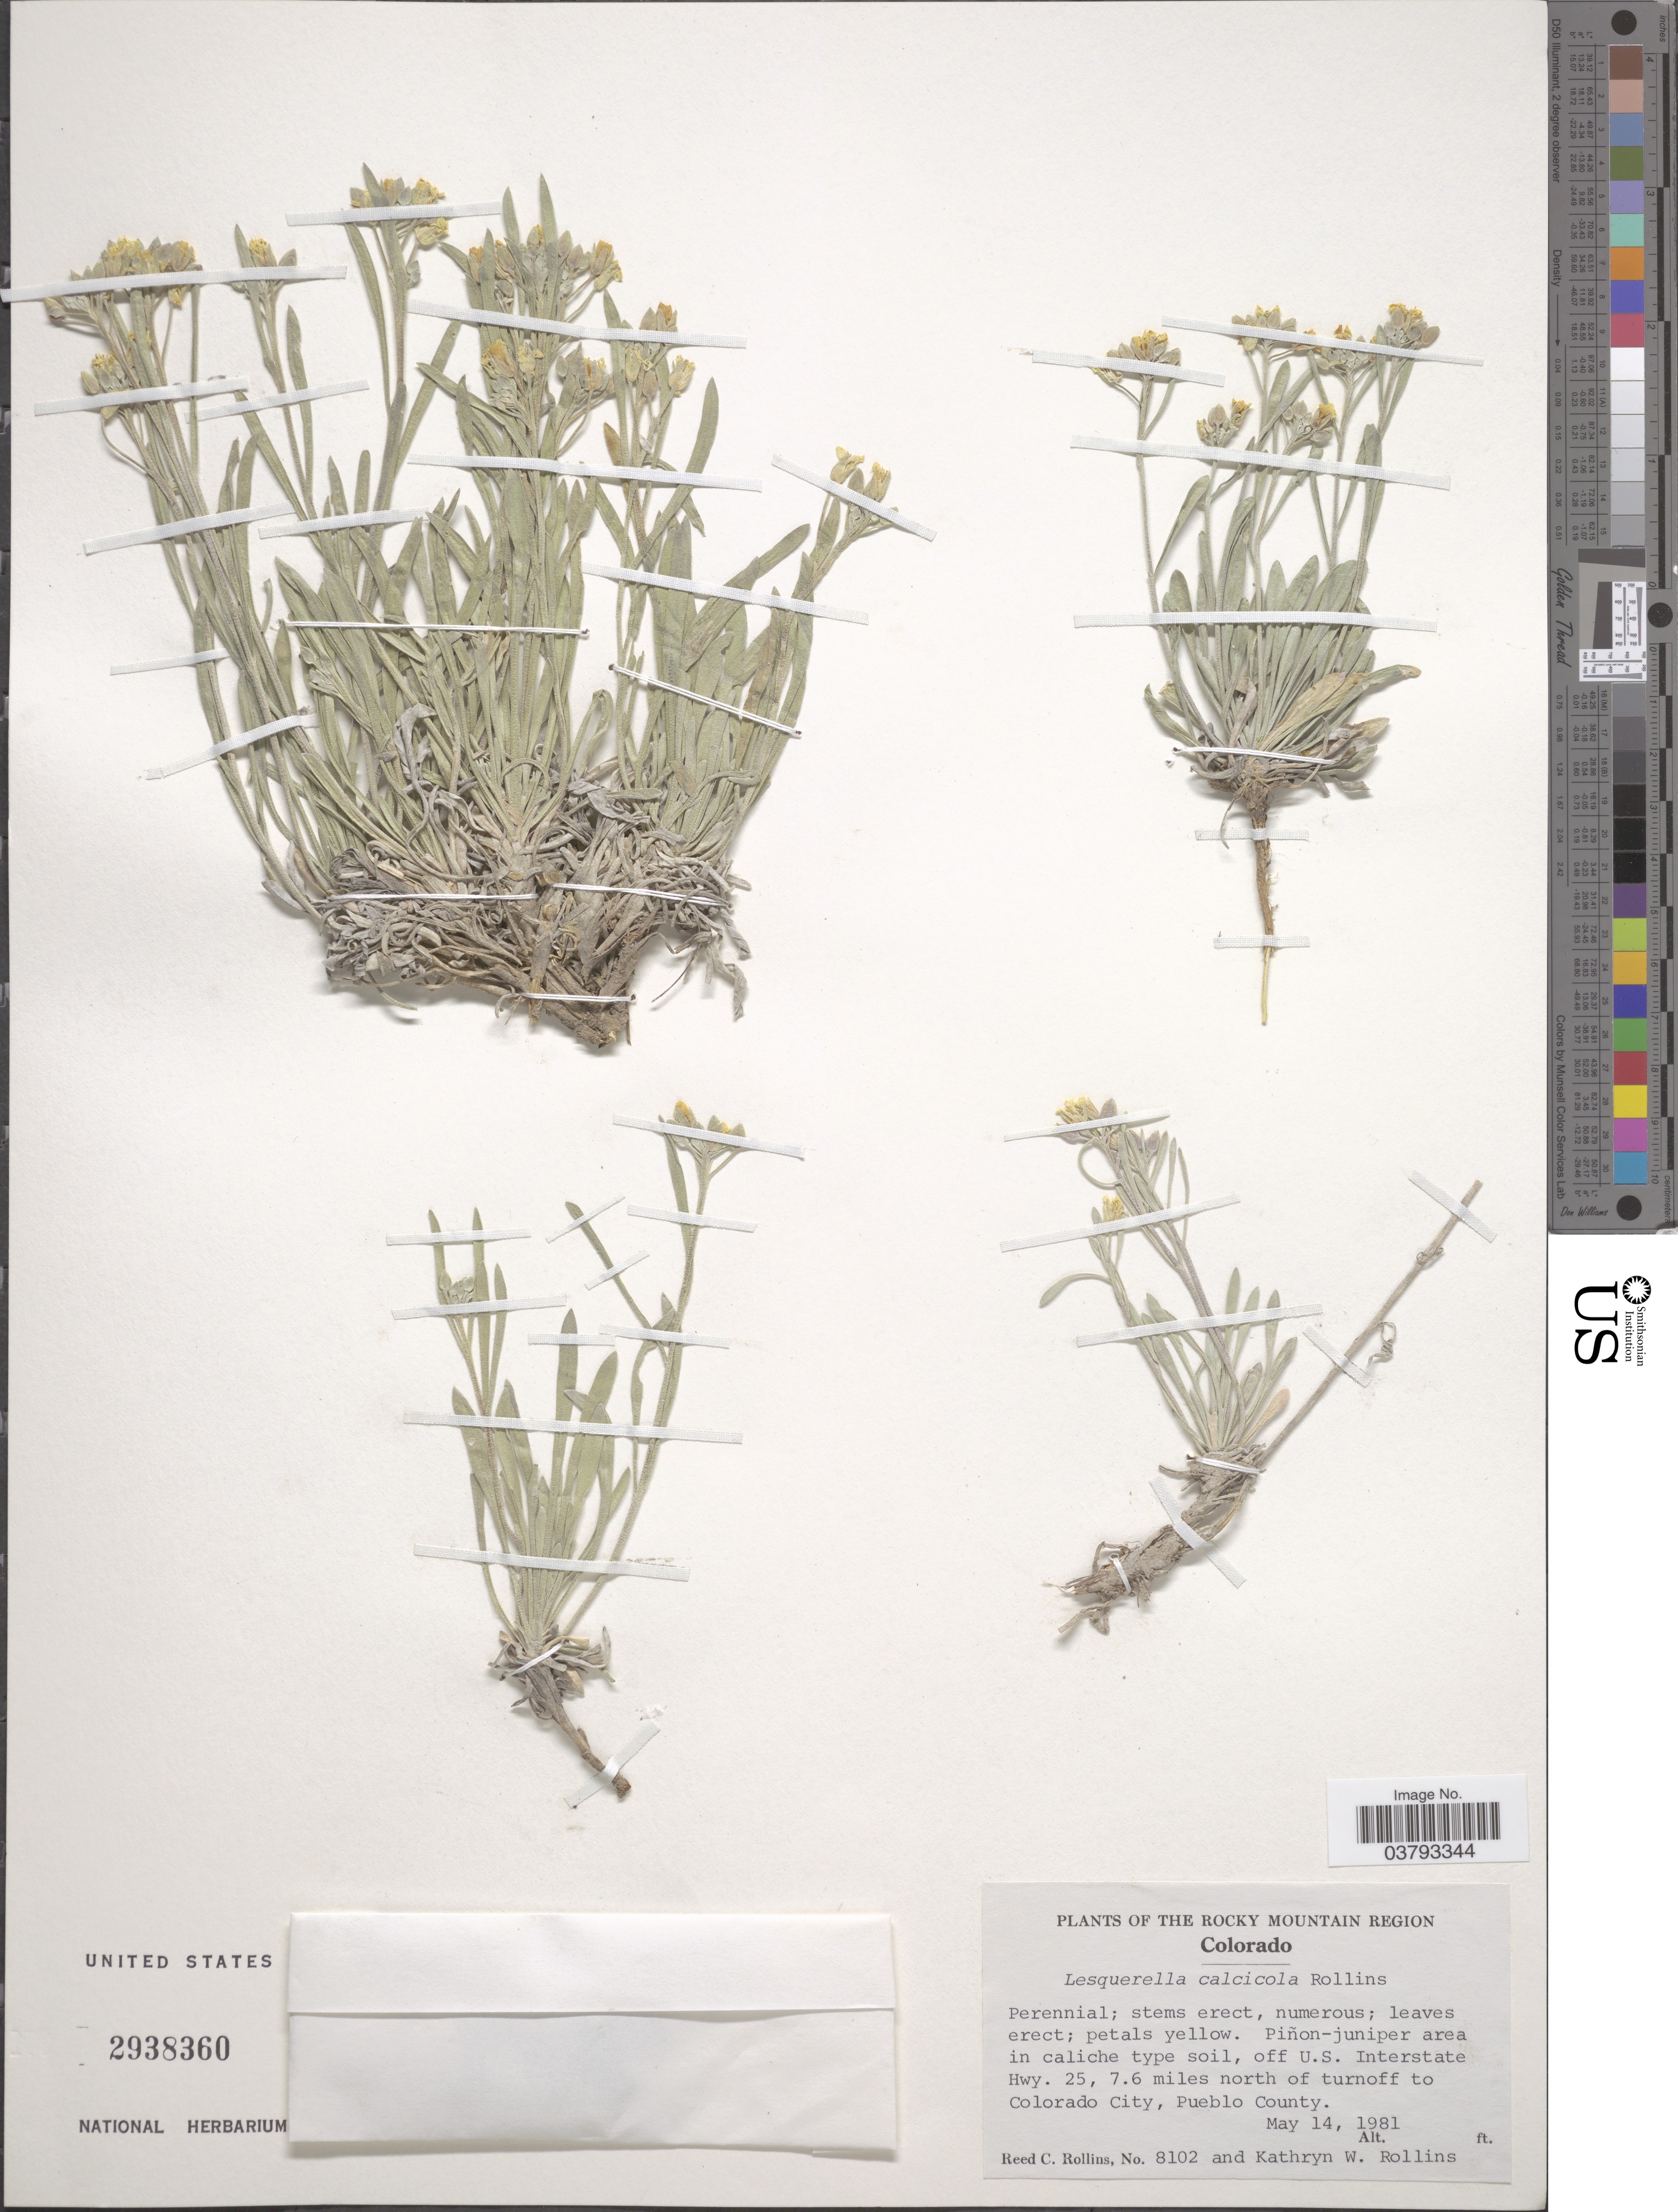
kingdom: Plantae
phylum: Tracheophyta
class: Magnoliopsida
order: Brassicales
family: Brassicaceae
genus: Lesquerella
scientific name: Lesquerella calcicola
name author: Rollins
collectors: R. C. Rollins & K. W. Rollins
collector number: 8102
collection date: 1981-05-14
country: United States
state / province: Colorado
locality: The Rocky Mountain Region. Off U.S. Interstate Hwy. 25, 7.6 miles north of turnoff to Colorado City, Pueblo County.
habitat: pinon-juniper area in caliche type soil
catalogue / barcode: US 2938360